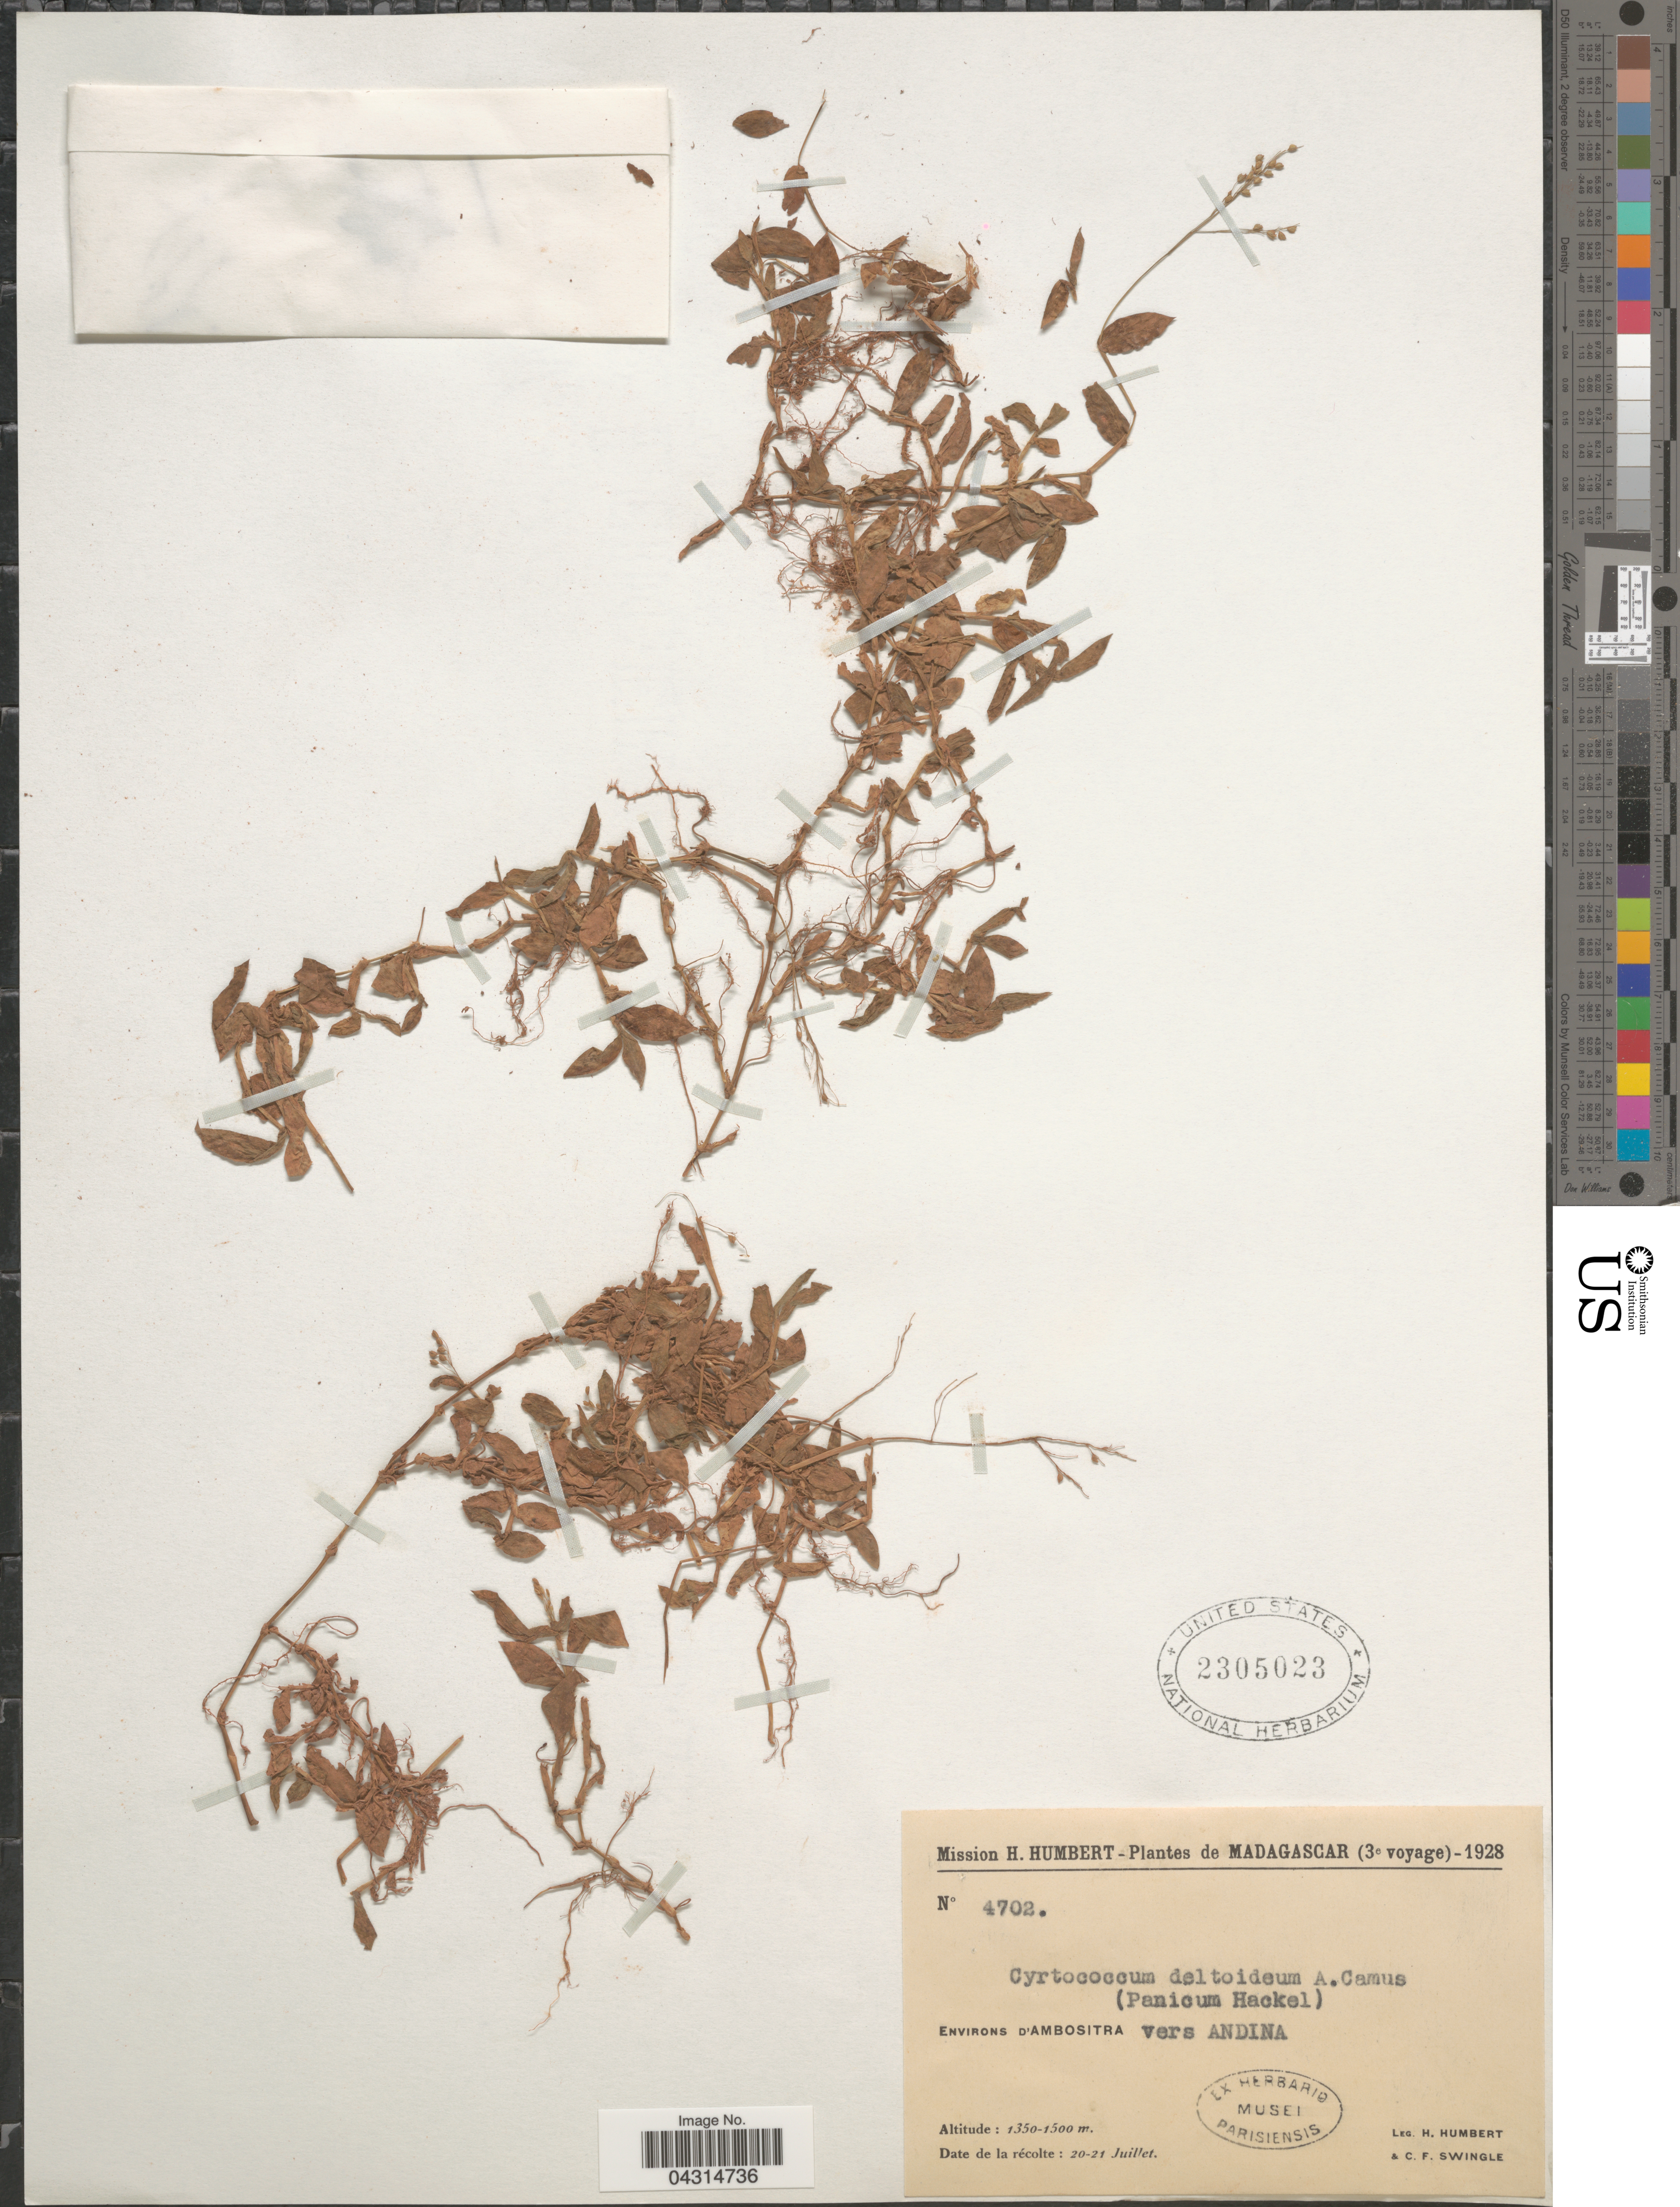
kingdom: Plantae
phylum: Tracheophyta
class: Liliopsida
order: Poales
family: Poaceae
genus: Cyrtococcum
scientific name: Cyrtococcum deltoideum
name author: (Hack.) A. Camus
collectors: H. Humbert & C. Swingle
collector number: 4702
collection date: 1928-07-20/1928-07-21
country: Madagascar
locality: Mission H. Humbert - Plantes de Madagascar (3e voyage) - 1928. Environs d'Ambositra vers Andina.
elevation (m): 1350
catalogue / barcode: US 2305023